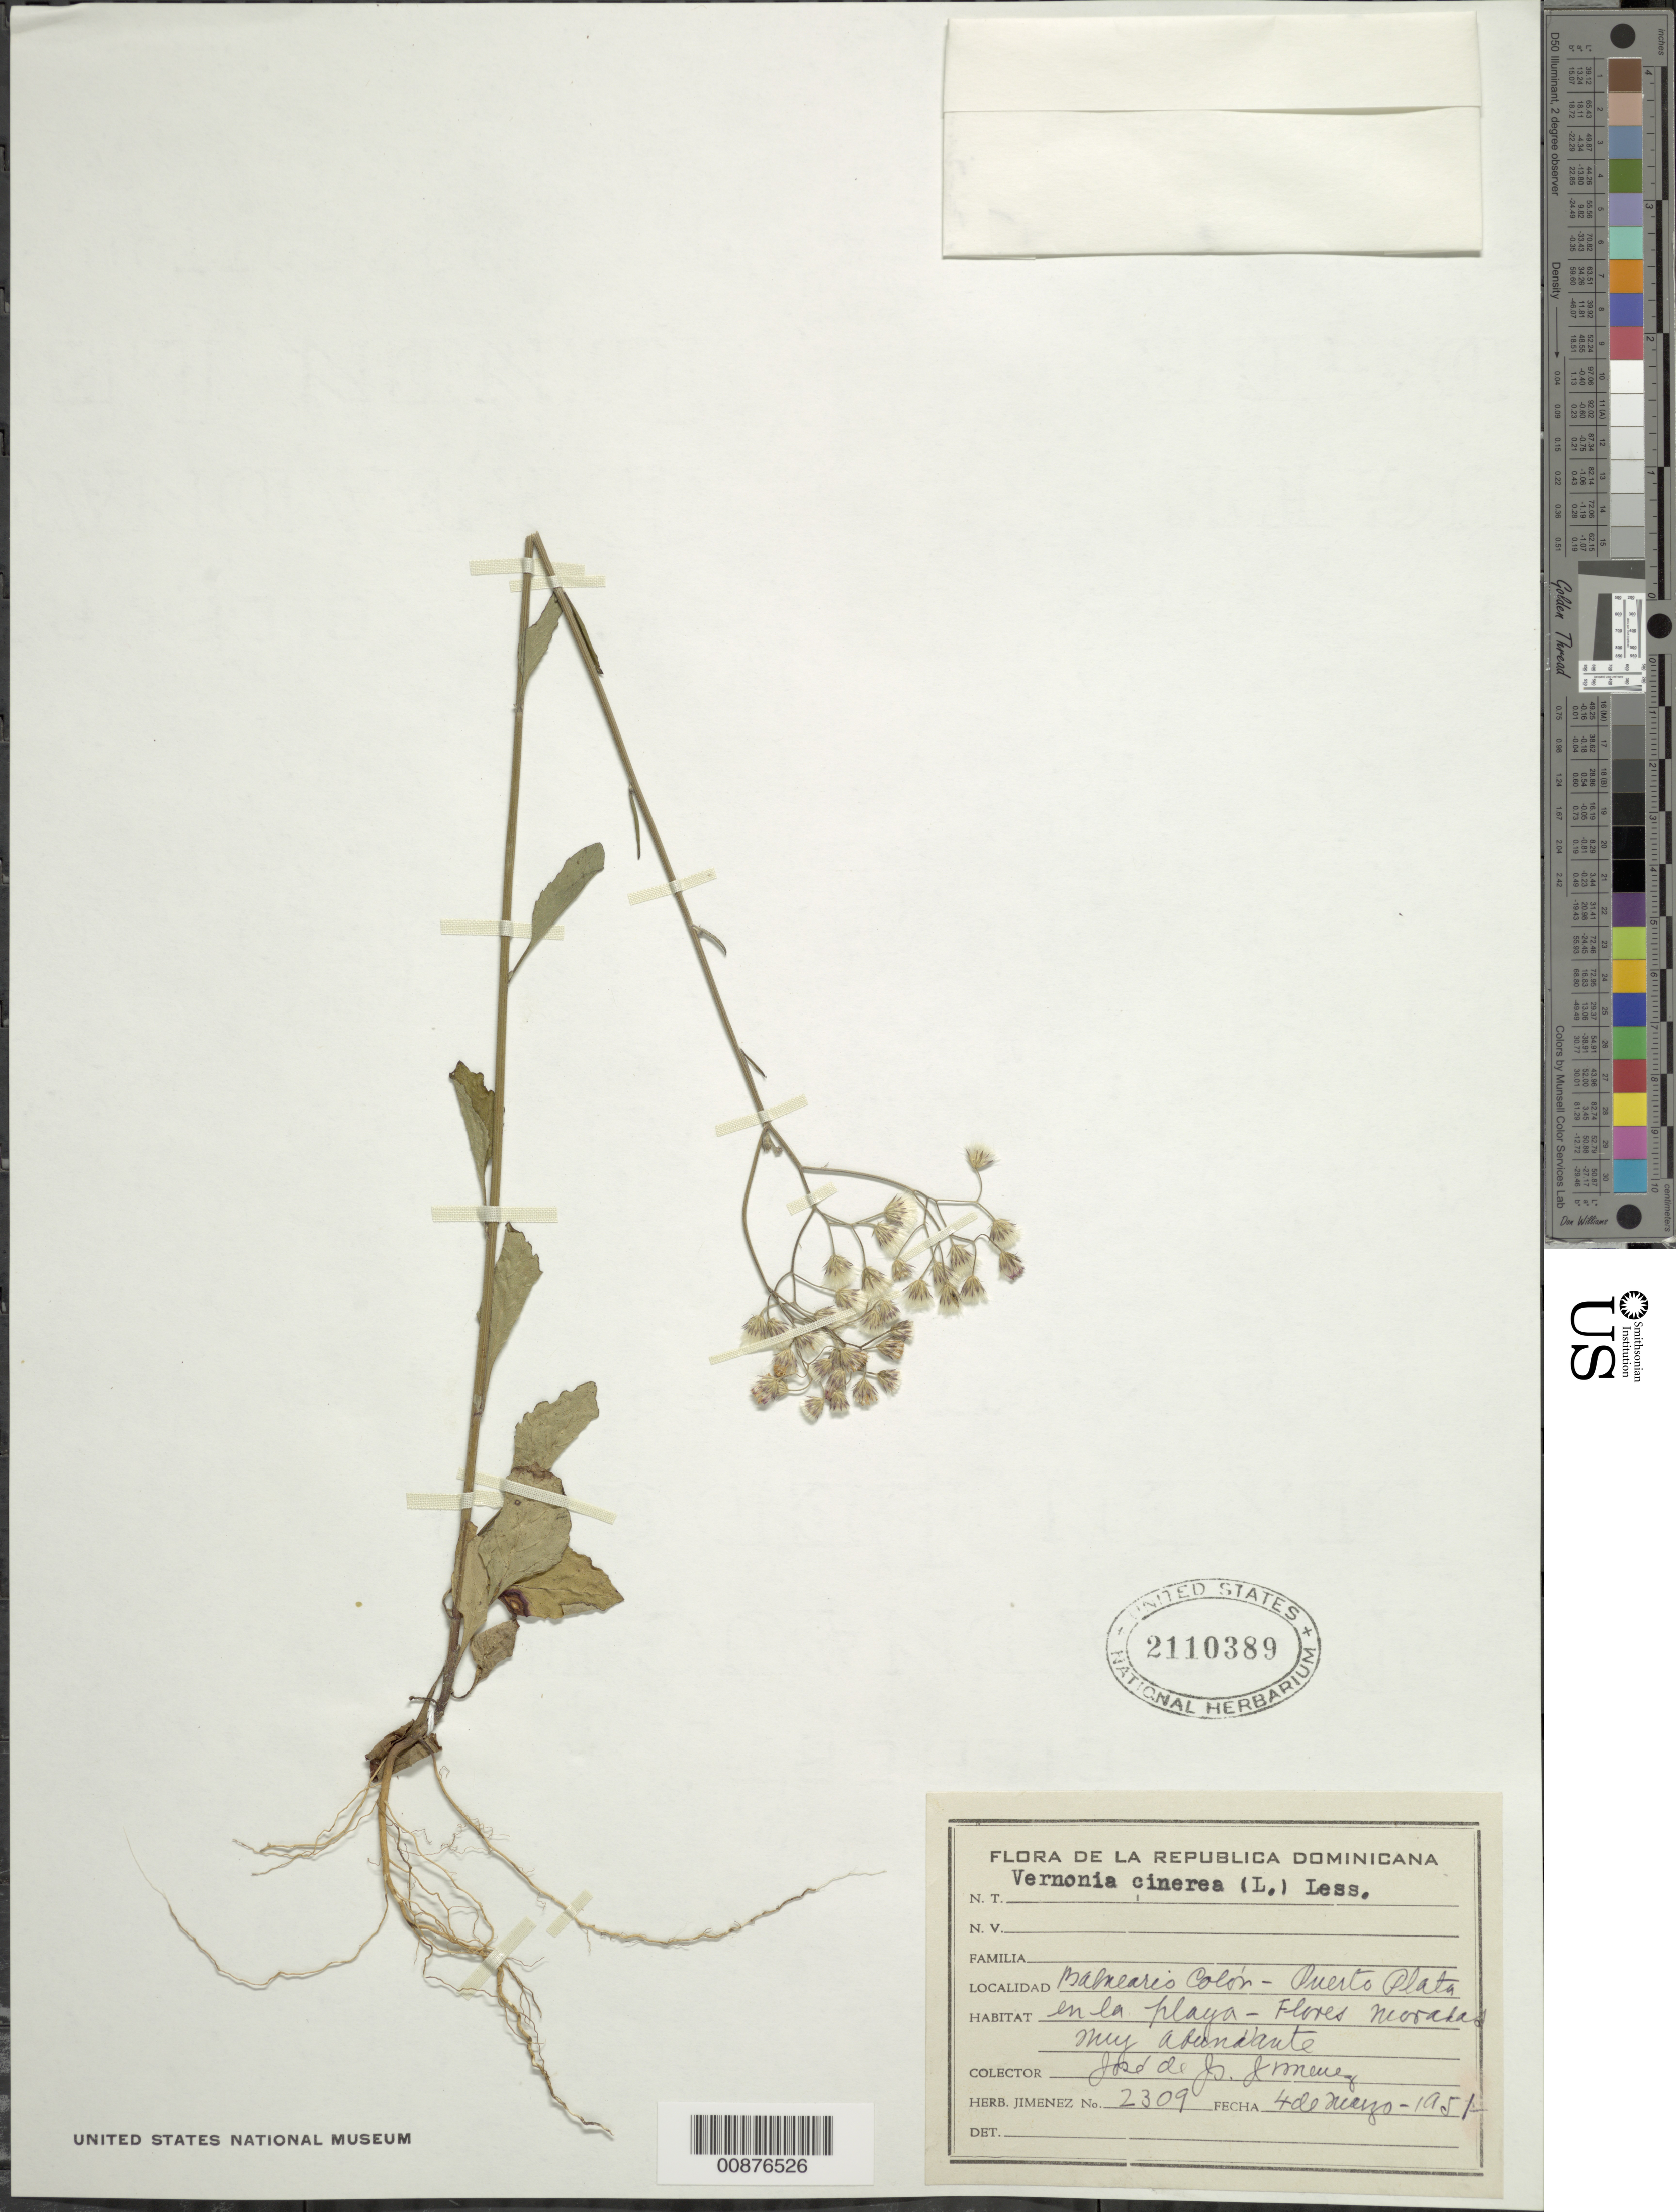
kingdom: Plantae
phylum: Tracheophyta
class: Magnoliopsida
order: Asterales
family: Asteraceae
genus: Cyanthillium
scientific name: Cyanthillium cinereum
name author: (L.) H. Rob.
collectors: J. J. Jiménez Almonte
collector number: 2309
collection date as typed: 04 May 1951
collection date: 1951-05-04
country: Dominican Republic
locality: Balneario Colón - Puerto Plata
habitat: En la playa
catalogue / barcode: US 2110389